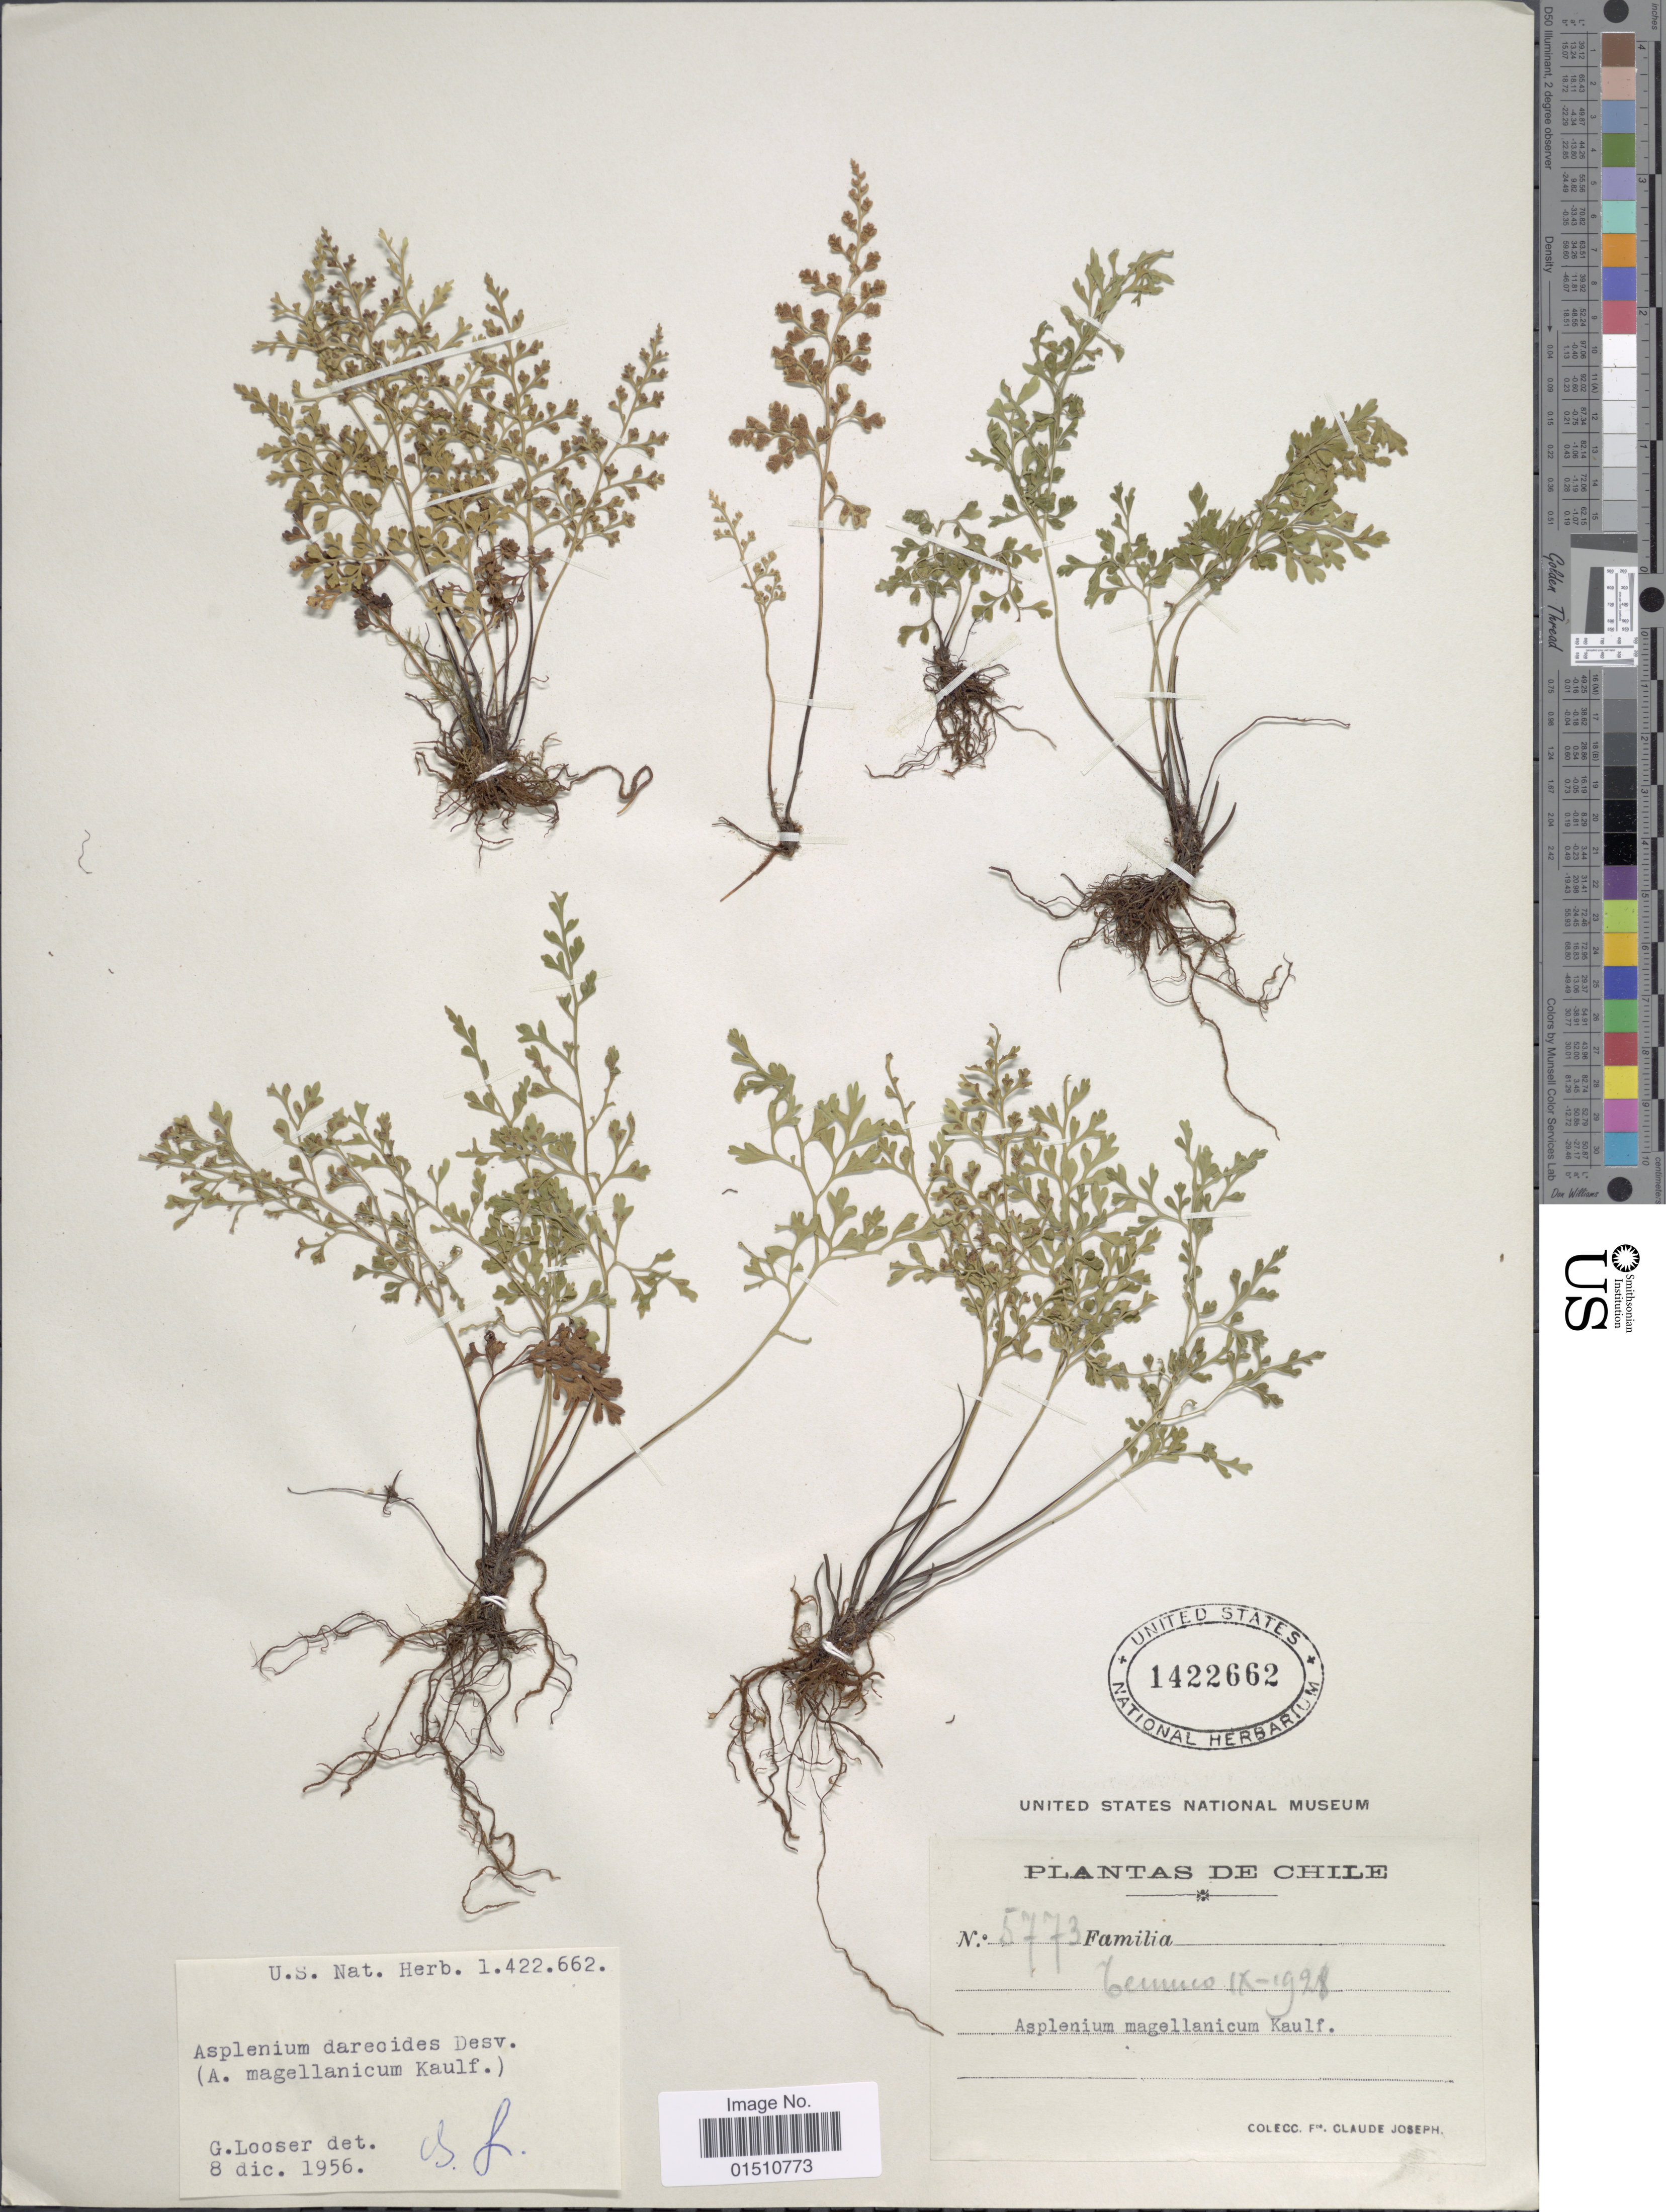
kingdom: Plantae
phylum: Tracheophyta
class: Polypodiopsida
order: Polypodiales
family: Aspleniaceae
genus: Asplenium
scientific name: Asplenium dareoides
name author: Desv.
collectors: Bro. Claude-Joseph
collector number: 5773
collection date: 1928-09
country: Chile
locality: Chile, Temuco.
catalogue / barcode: US 1422662